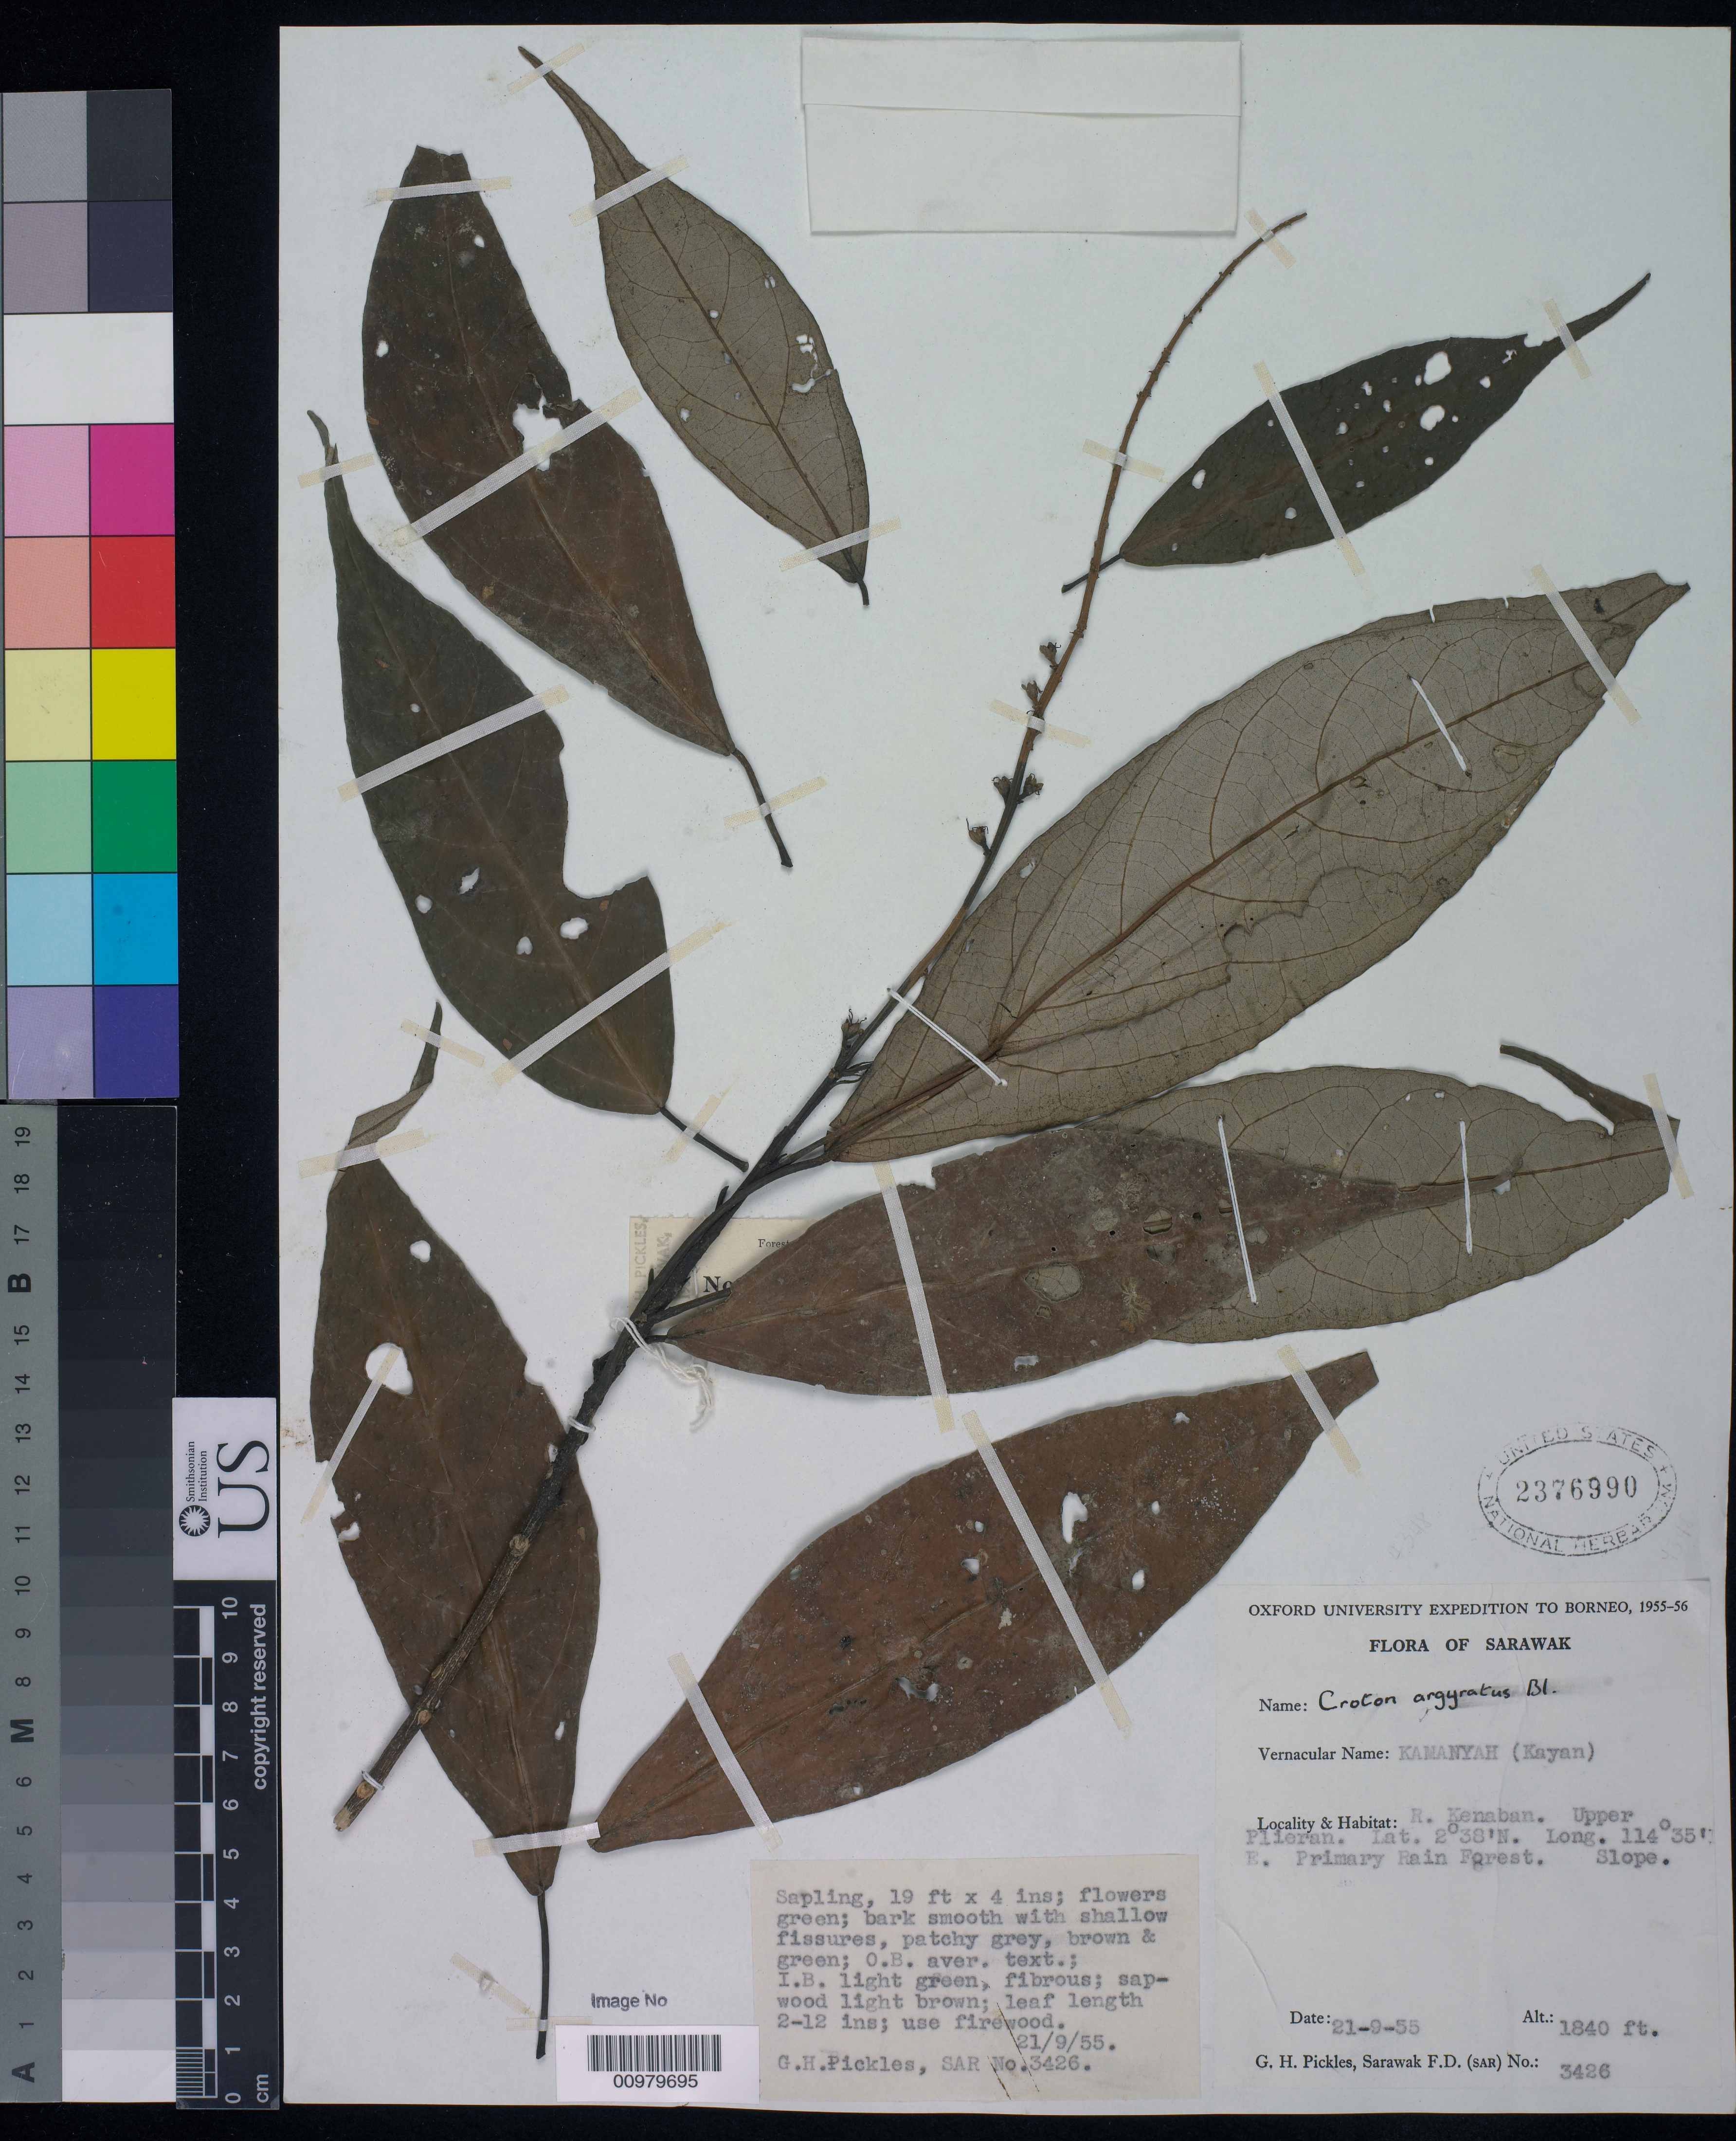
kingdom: Plantae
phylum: Tracheophyta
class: Magnoliopsida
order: Malpighiales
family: Euphorbiaceae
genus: Croton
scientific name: Croton argyratus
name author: Blume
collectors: G. Pickles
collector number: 3426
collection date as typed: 21 Sep 1955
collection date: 1955-09-21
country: Indonesia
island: Borneo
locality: N. Kenaban, Upper Plieran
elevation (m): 561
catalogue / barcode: US 2376990